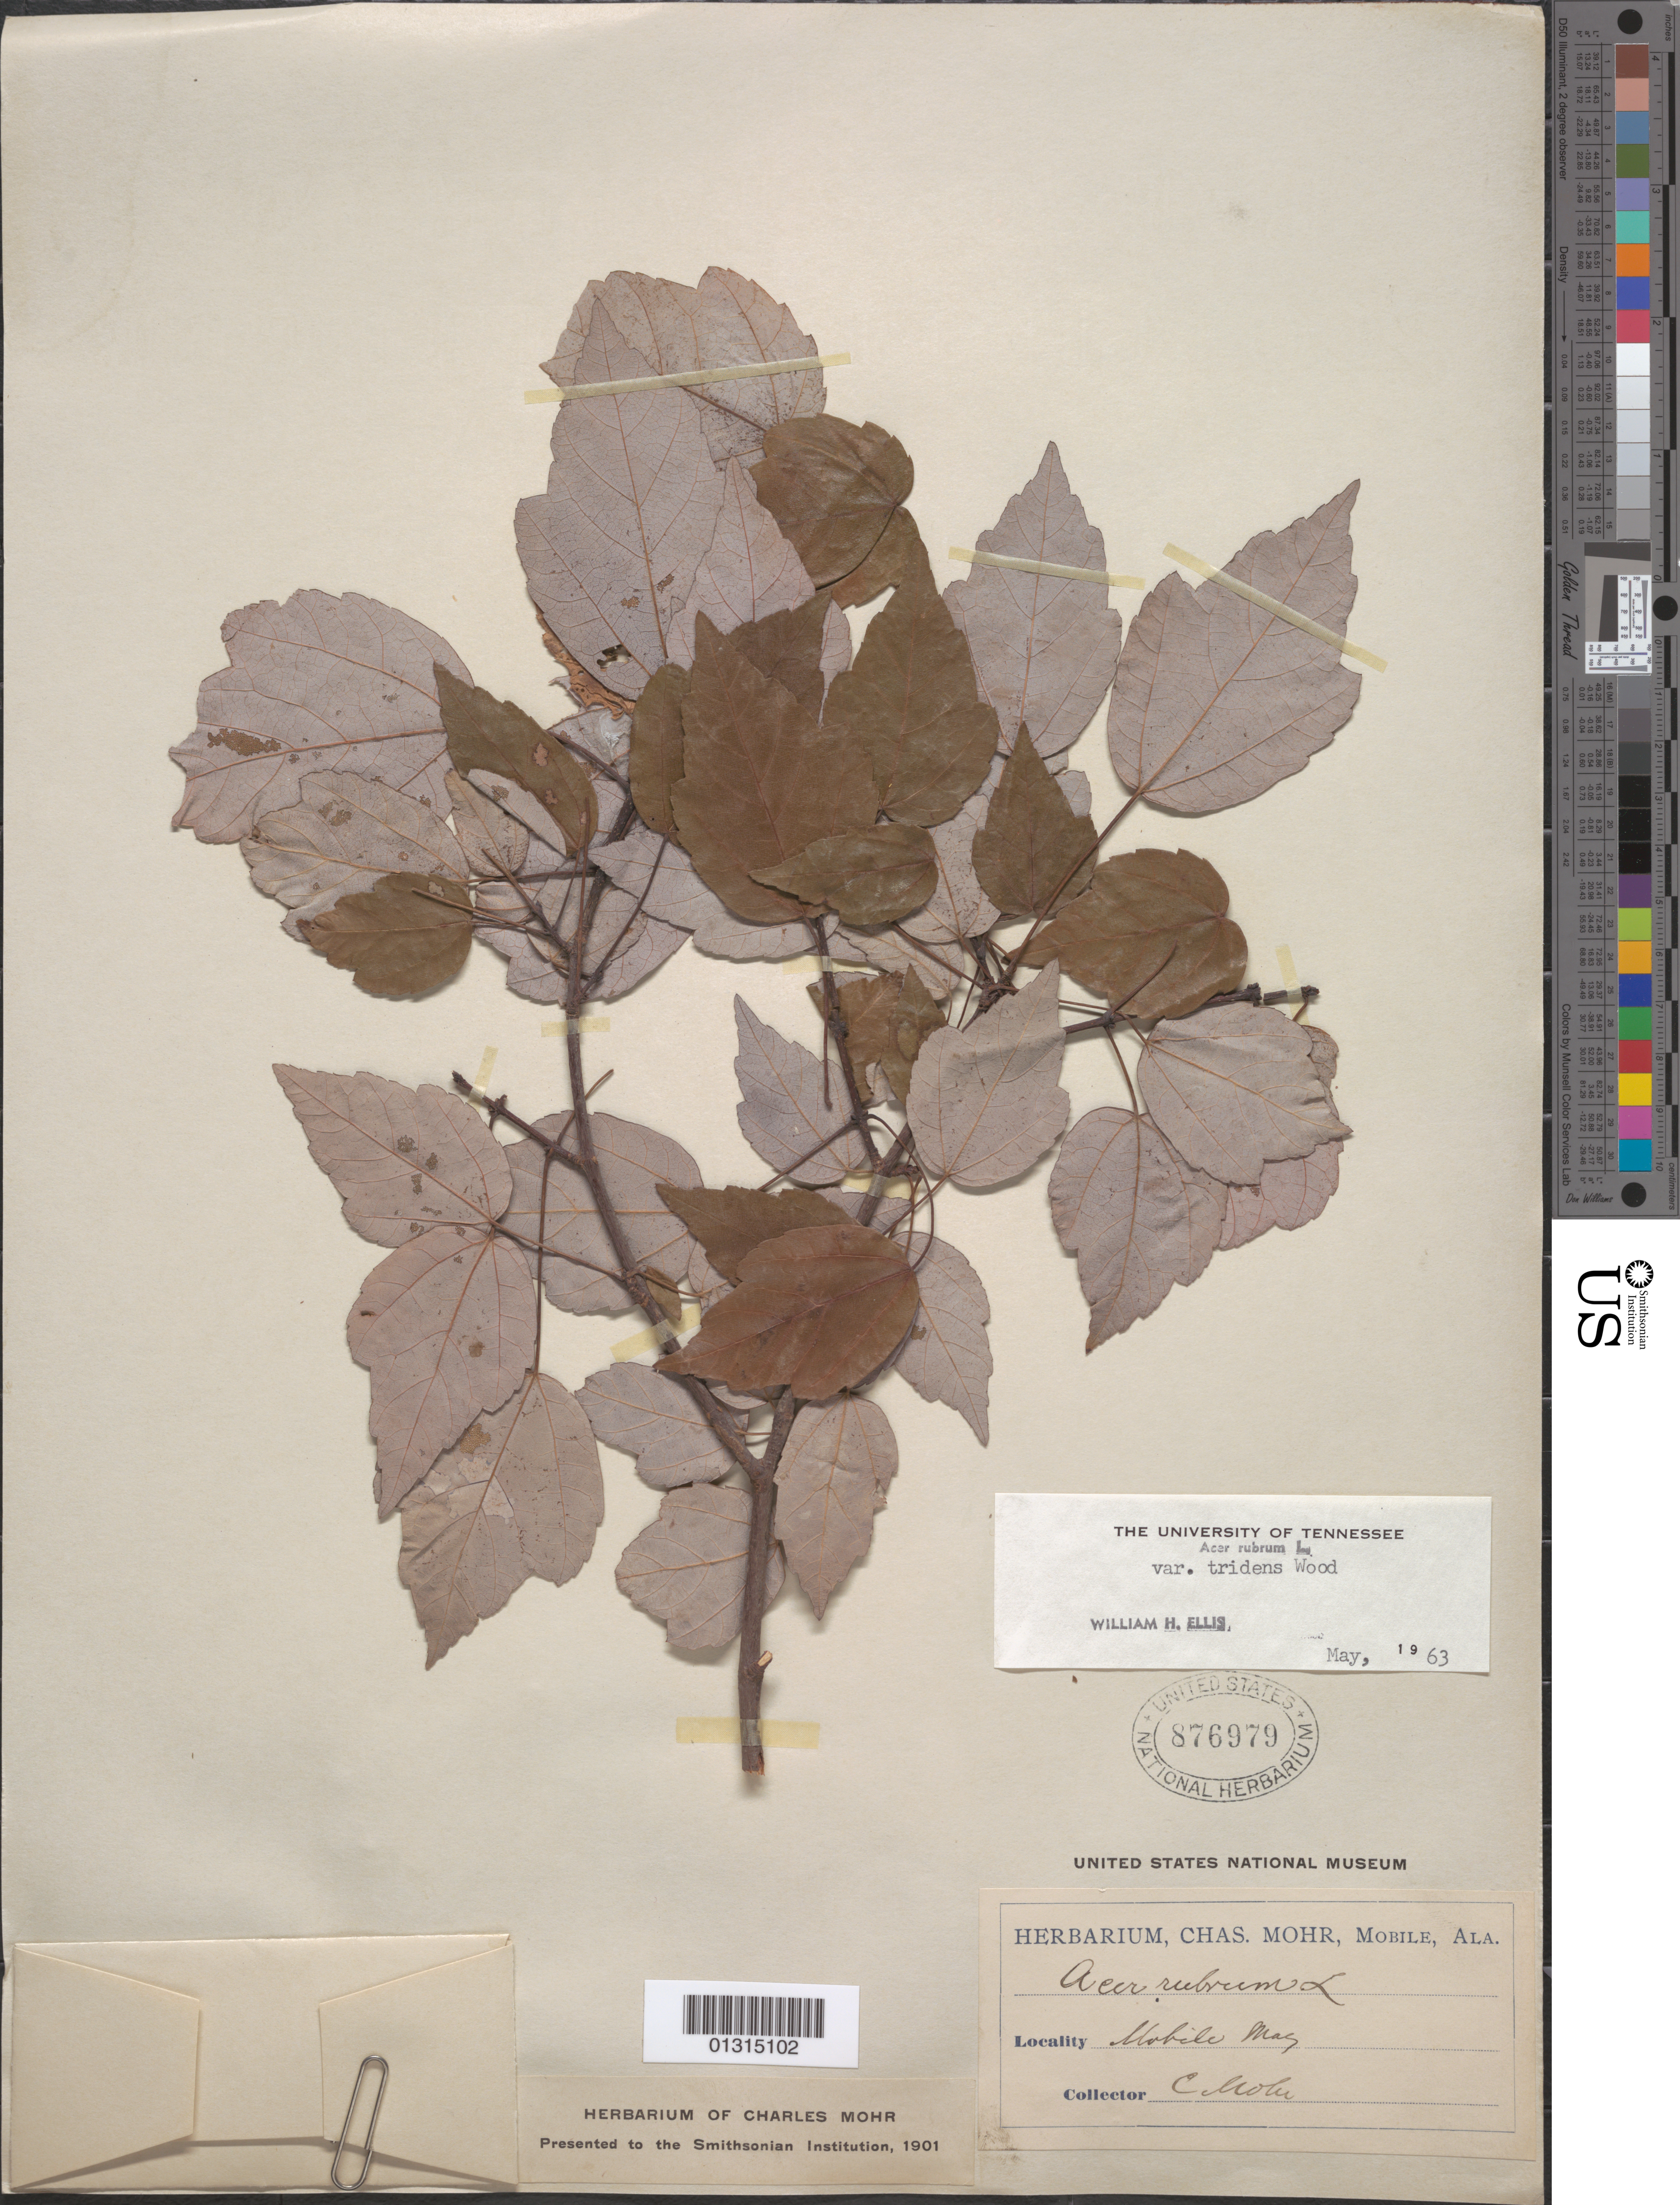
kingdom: Plantae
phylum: Tracheophyta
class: Magnoliopsida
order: Sapindales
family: Sapindaceae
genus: Acer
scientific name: Acer rubrum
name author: L.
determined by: Ellis, W. H.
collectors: C. T. Mohr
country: United States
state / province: Alabama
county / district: Mobile County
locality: Mobile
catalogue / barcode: US 876979